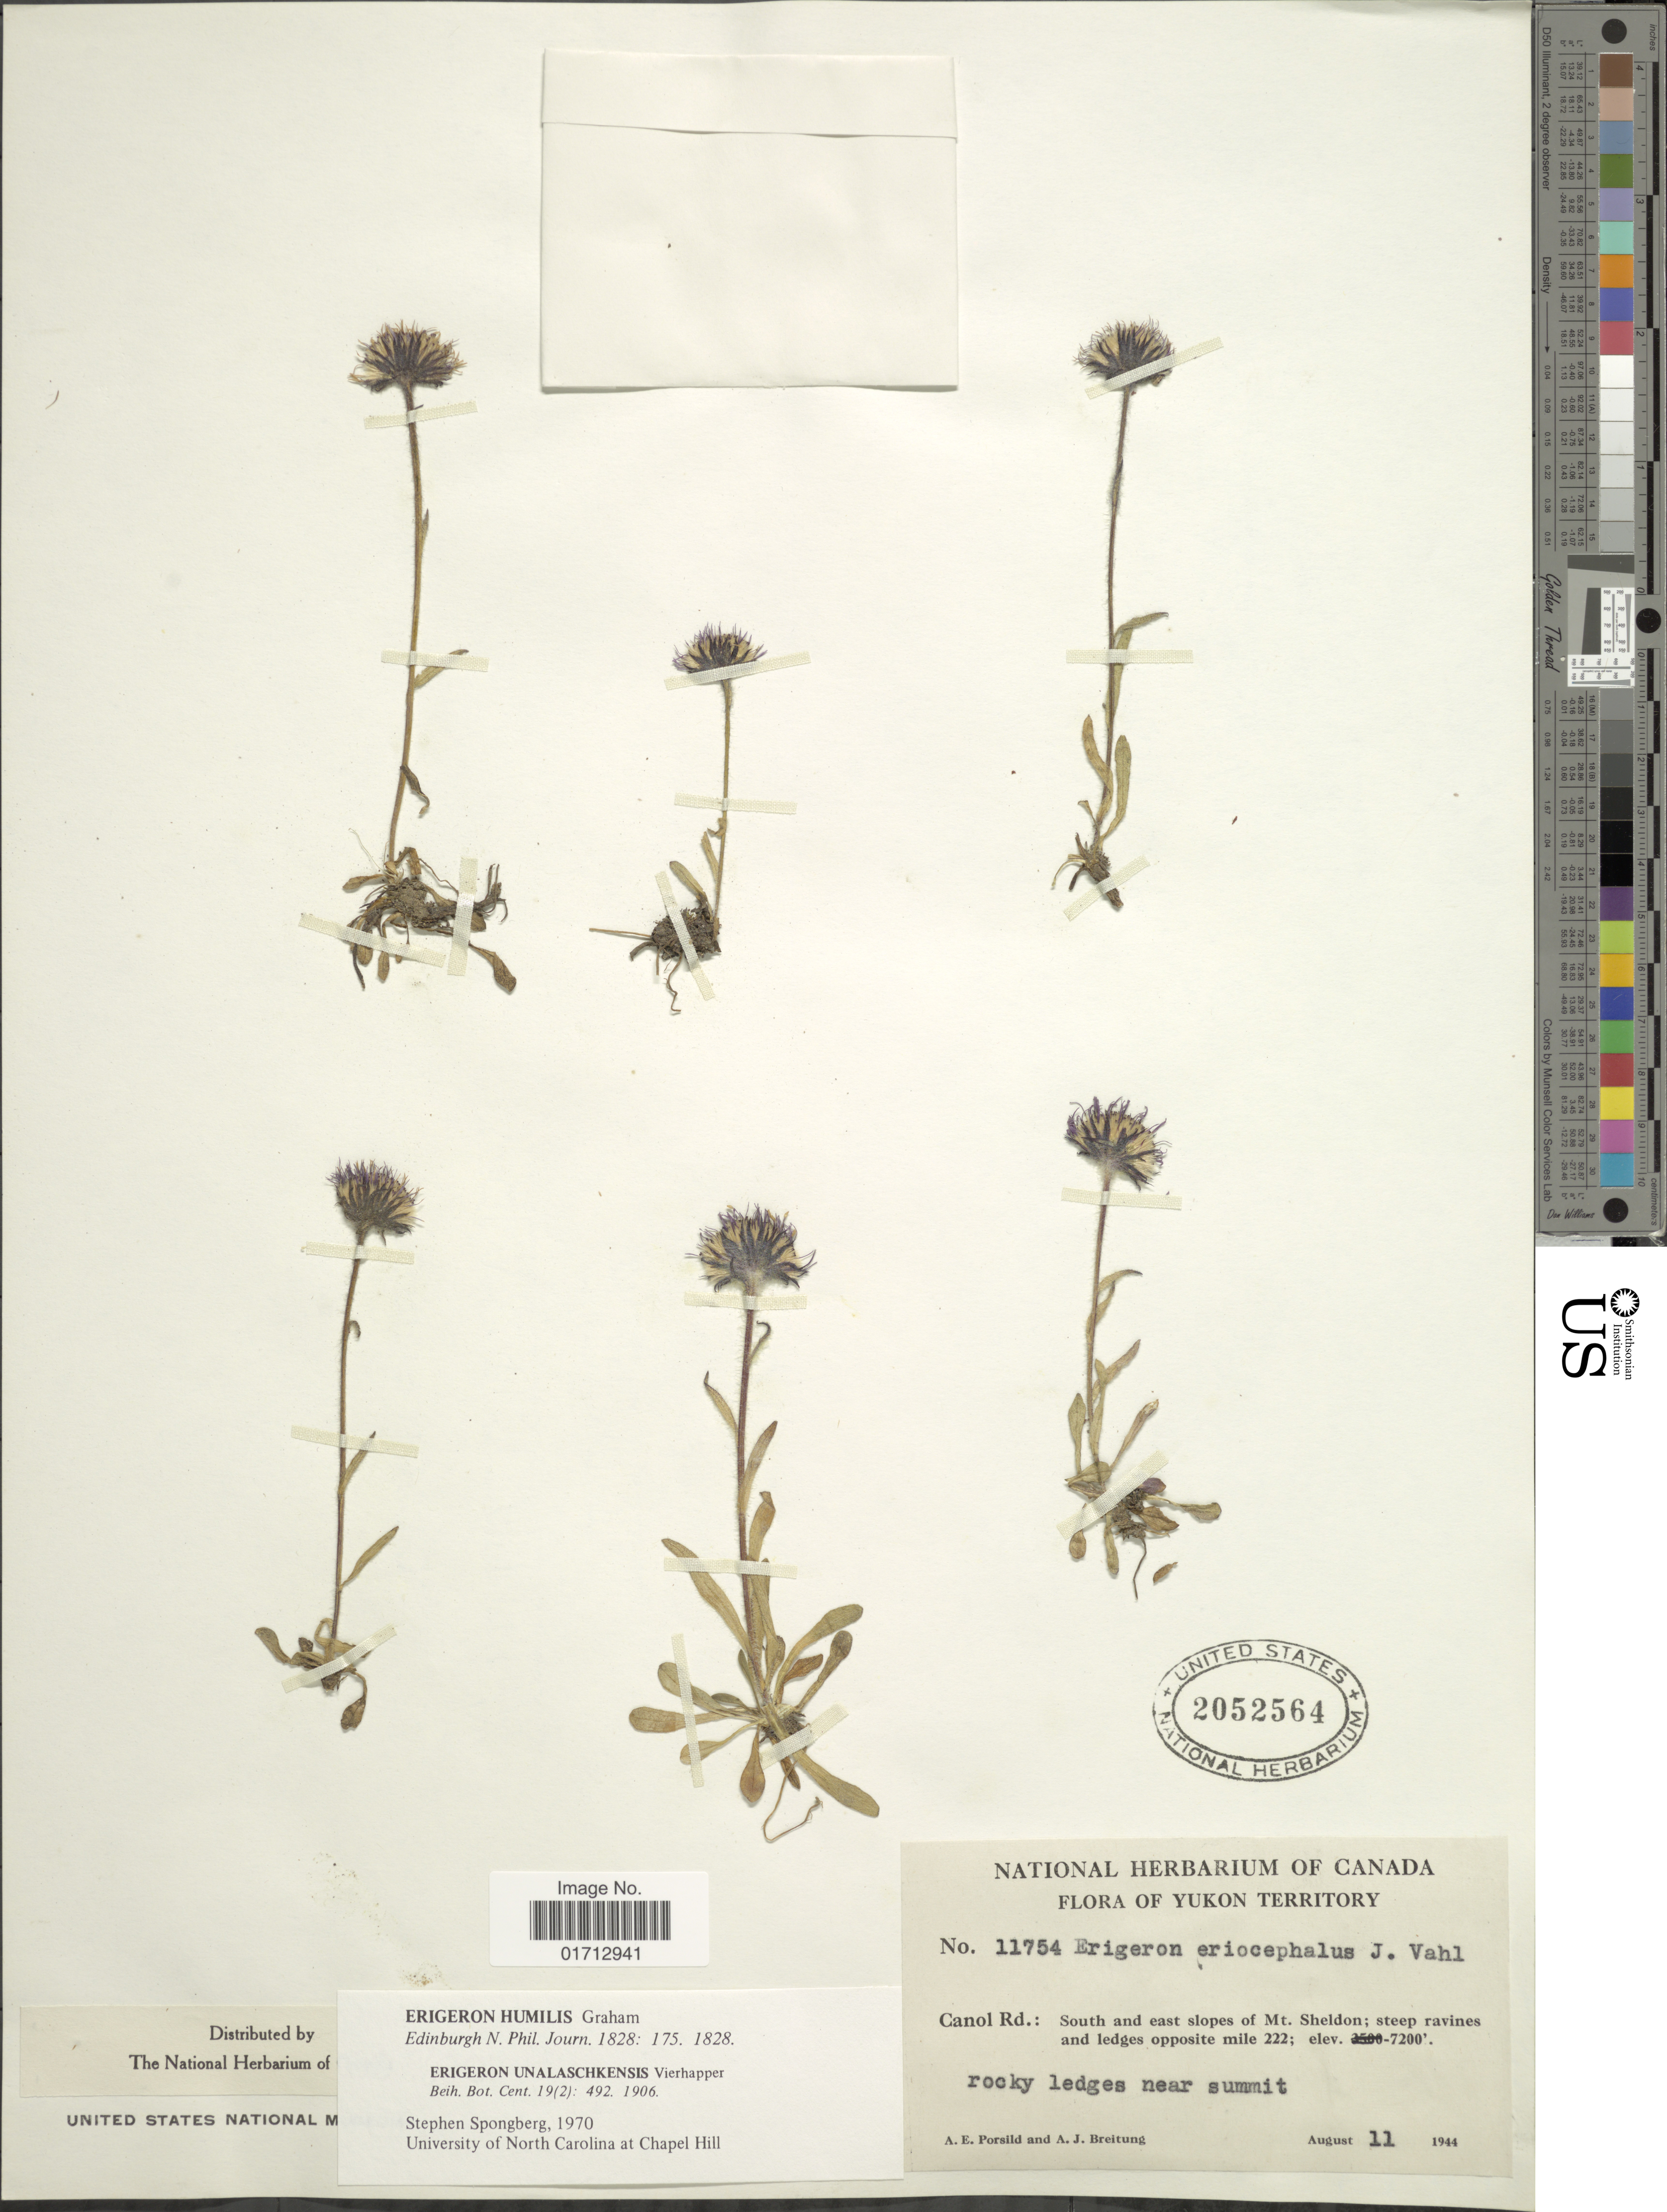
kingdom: Plantae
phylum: Tracheophyta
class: Magnoliopsida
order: Asterales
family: Asteraceae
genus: Erigeron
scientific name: Erigeron humilis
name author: Graham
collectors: A. E. Porsild & A. Breitung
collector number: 11754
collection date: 1944-08-11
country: Canada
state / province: Yukon Territory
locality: Canol Rd.: South and east slopes of Mt. Sheldon; steep ravines and ledges opposite mile 22.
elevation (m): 2195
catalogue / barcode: US 2052564